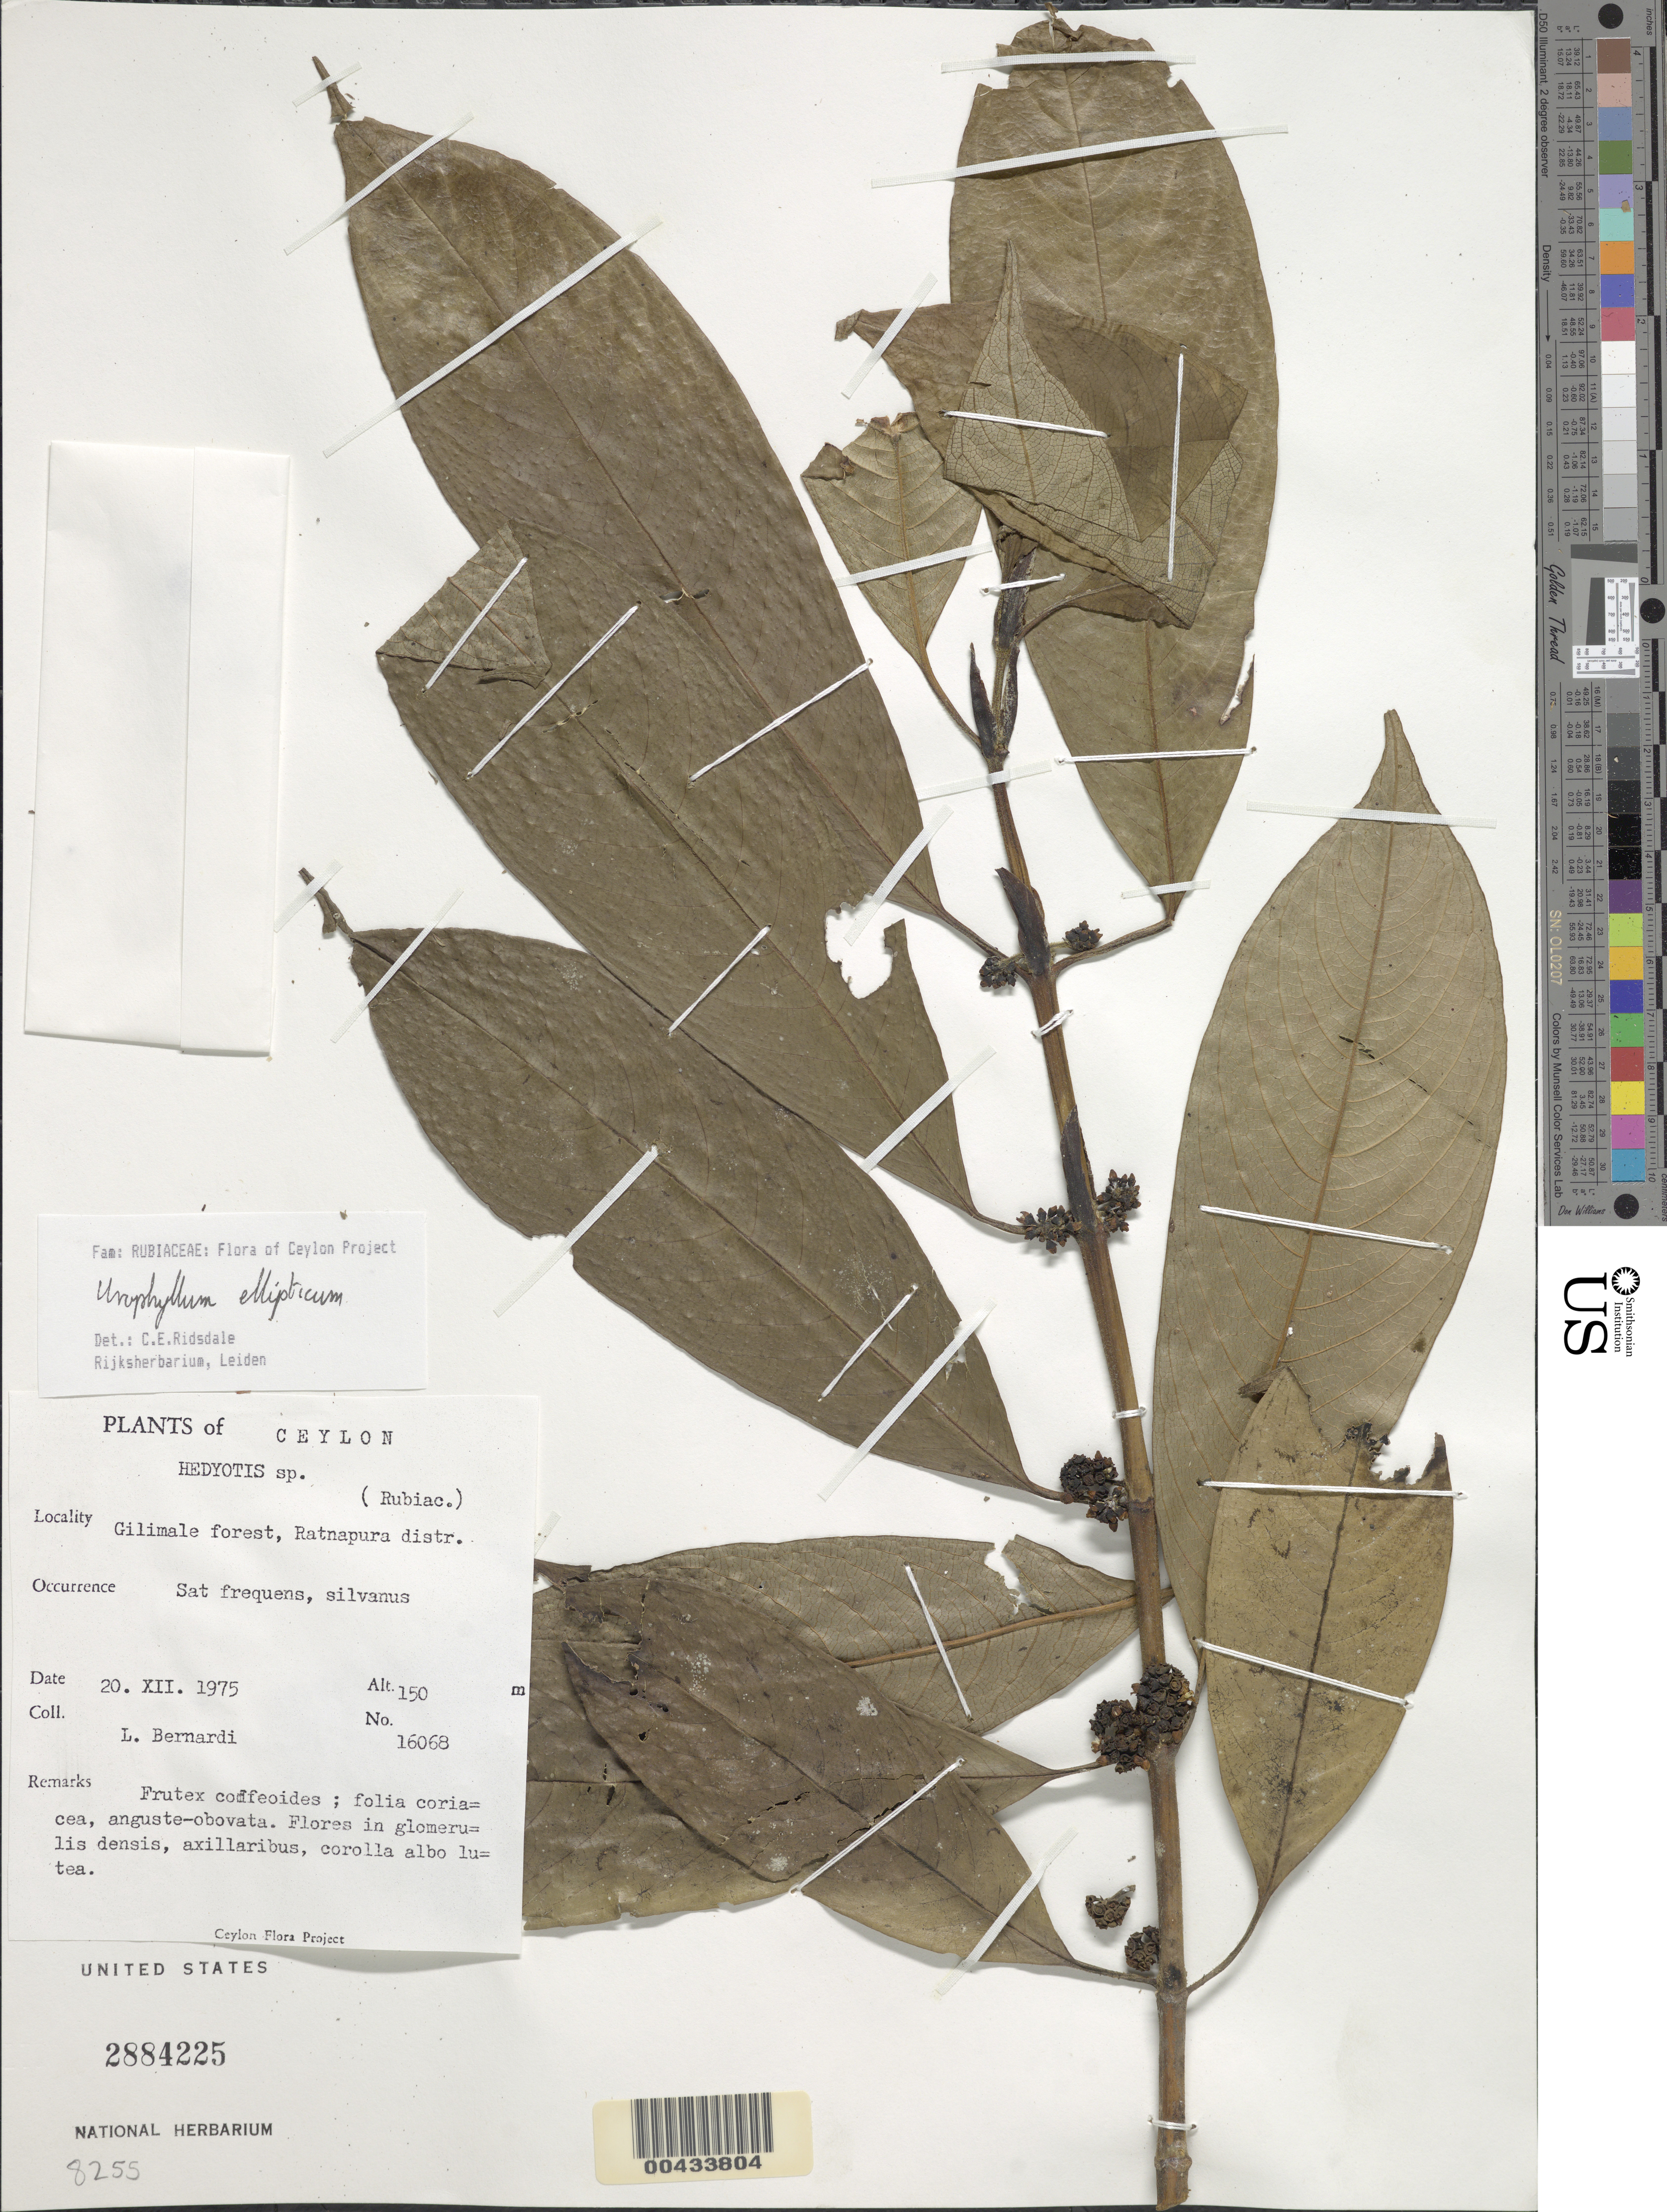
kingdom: Plantae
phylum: Tracheophyta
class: Magnoliopsida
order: Gentianales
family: Rubiaceae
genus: Urophyllum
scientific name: Urophyllum ellipticum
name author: (Wight) Thwaites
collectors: L. Bernardi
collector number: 16068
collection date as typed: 20 Dec 1975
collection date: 1975-12-20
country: Sri Lanka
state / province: Sabaragamuwa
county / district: Ratnapura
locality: Gilimale Forest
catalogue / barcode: US 2884225